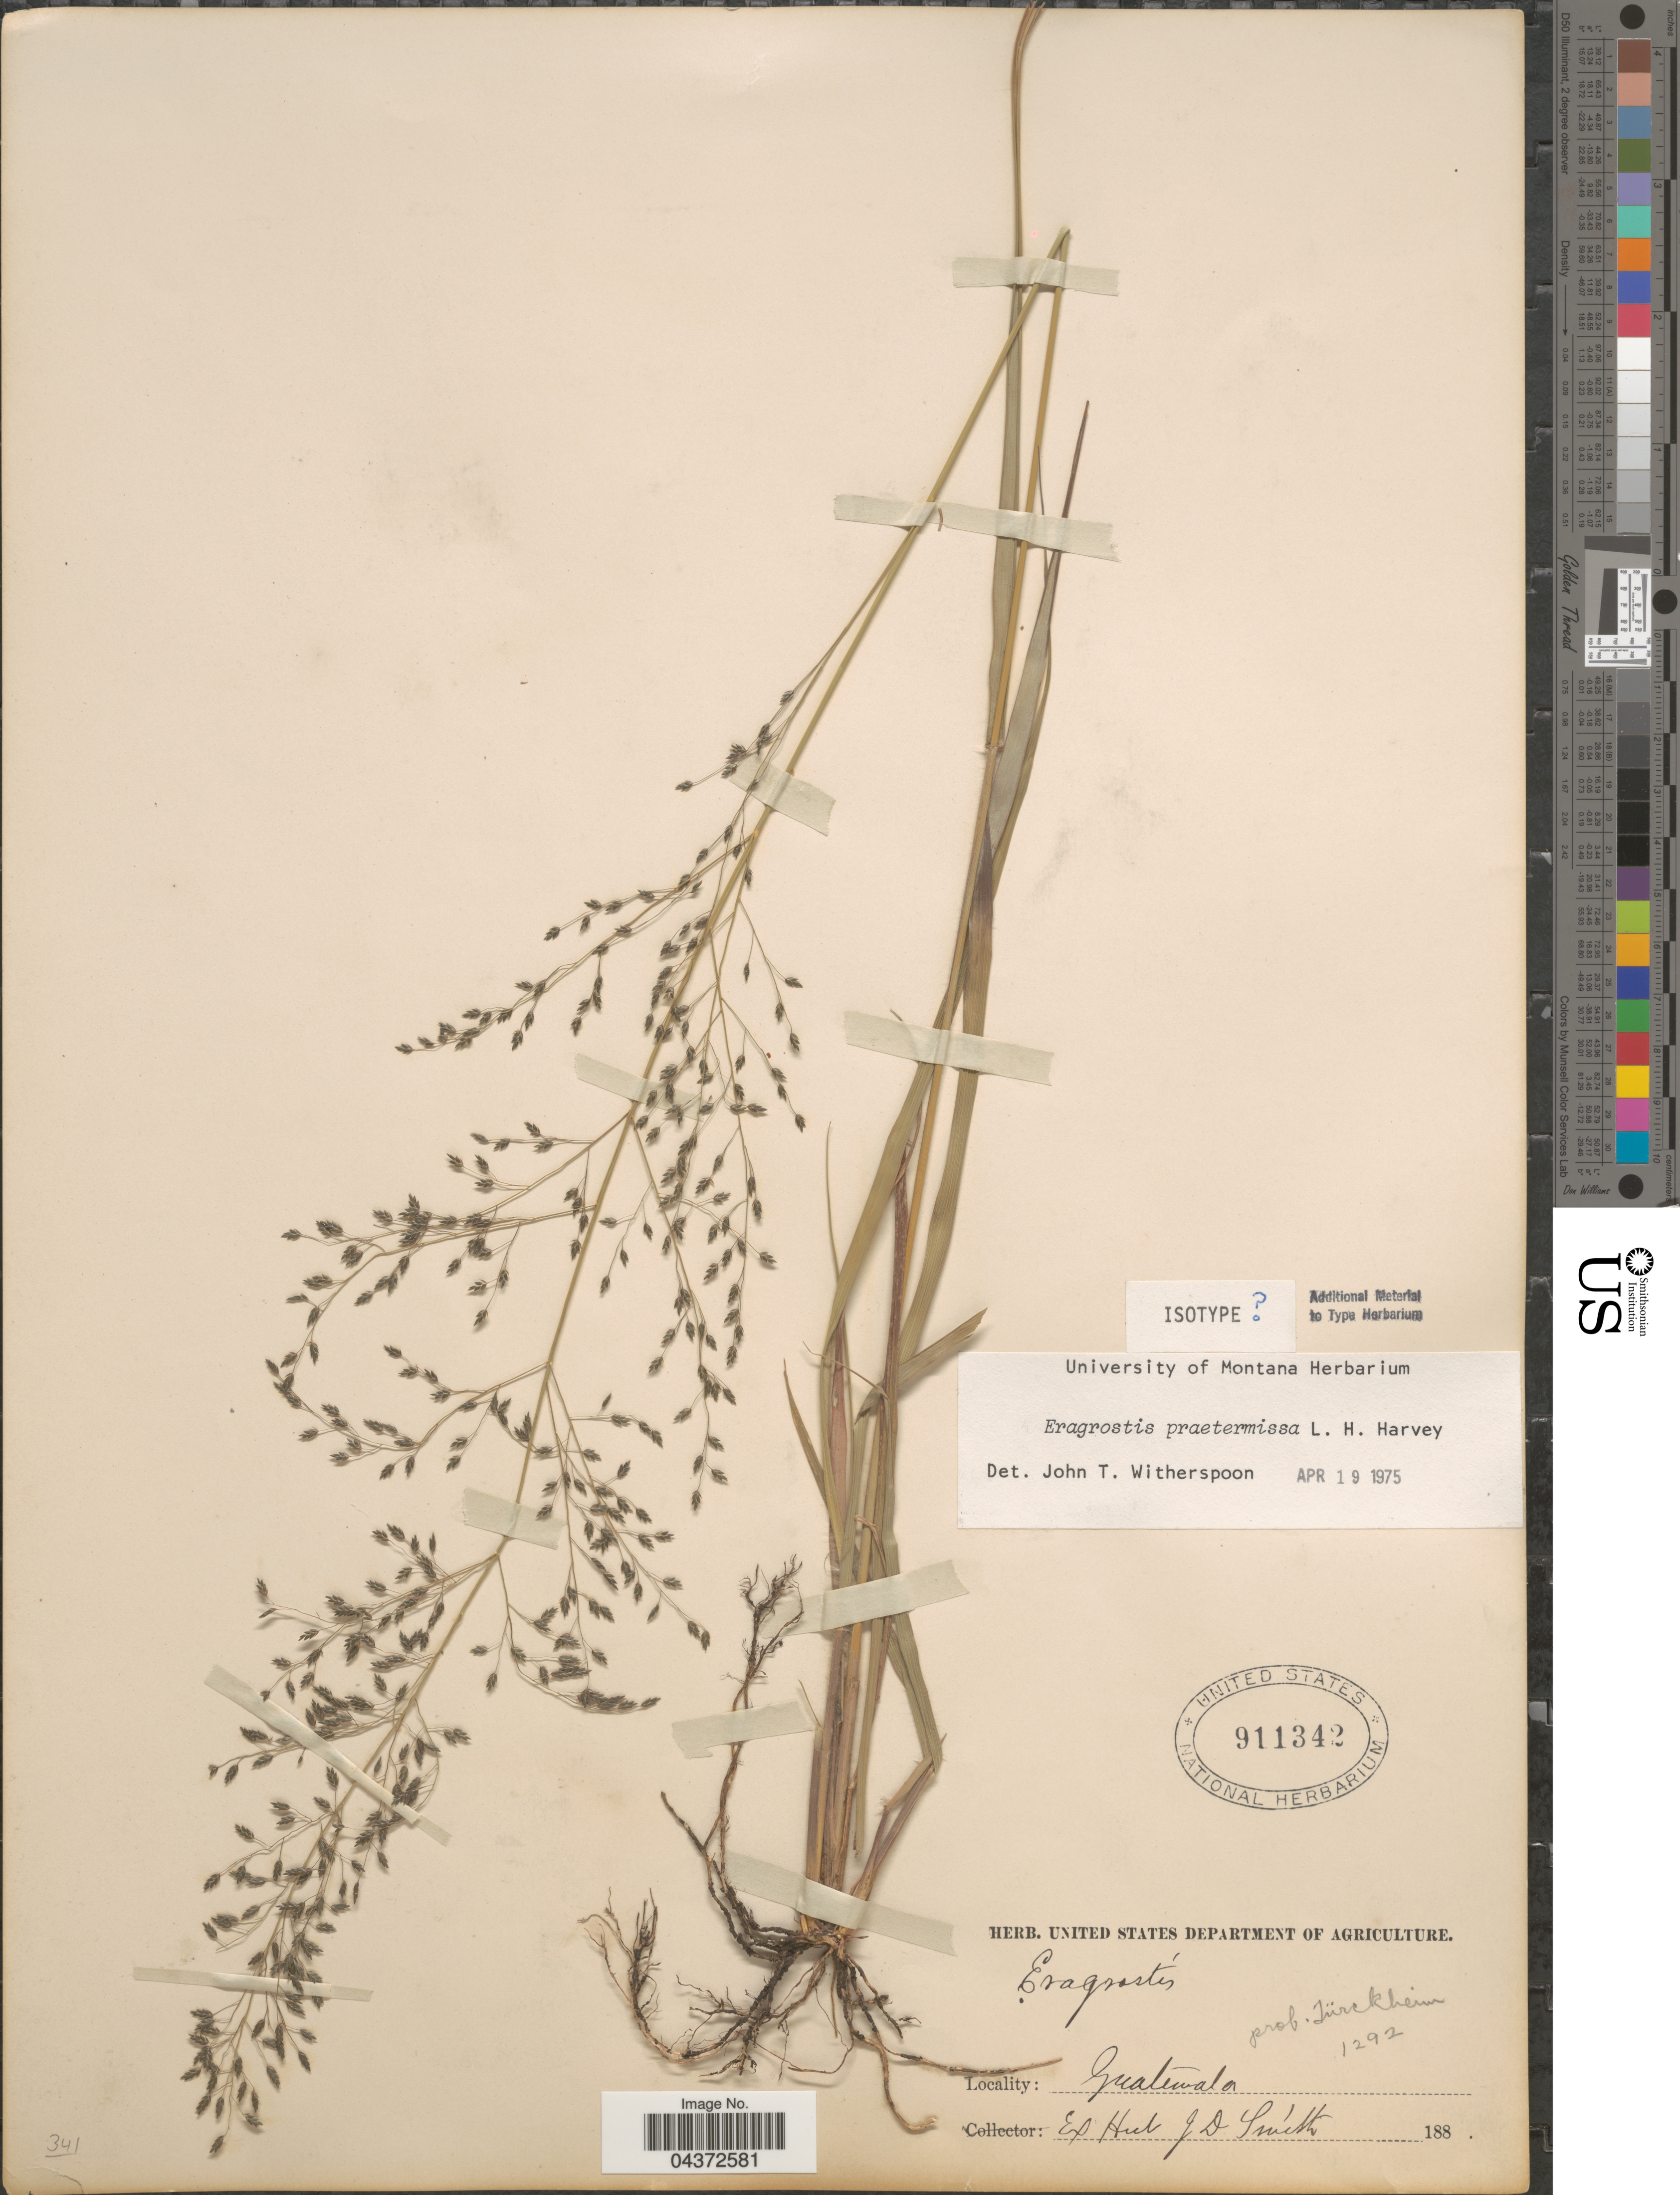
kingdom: Plantae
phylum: Tracheophyta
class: Liliopsida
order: Poales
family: Poaceae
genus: Eragrostis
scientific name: Eragrostis intermedia var. praetermissa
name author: (L.H. Harv.) Witherspoon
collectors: ex Herb. John Donnell Smith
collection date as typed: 188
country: Guatemala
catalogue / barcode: US 911342